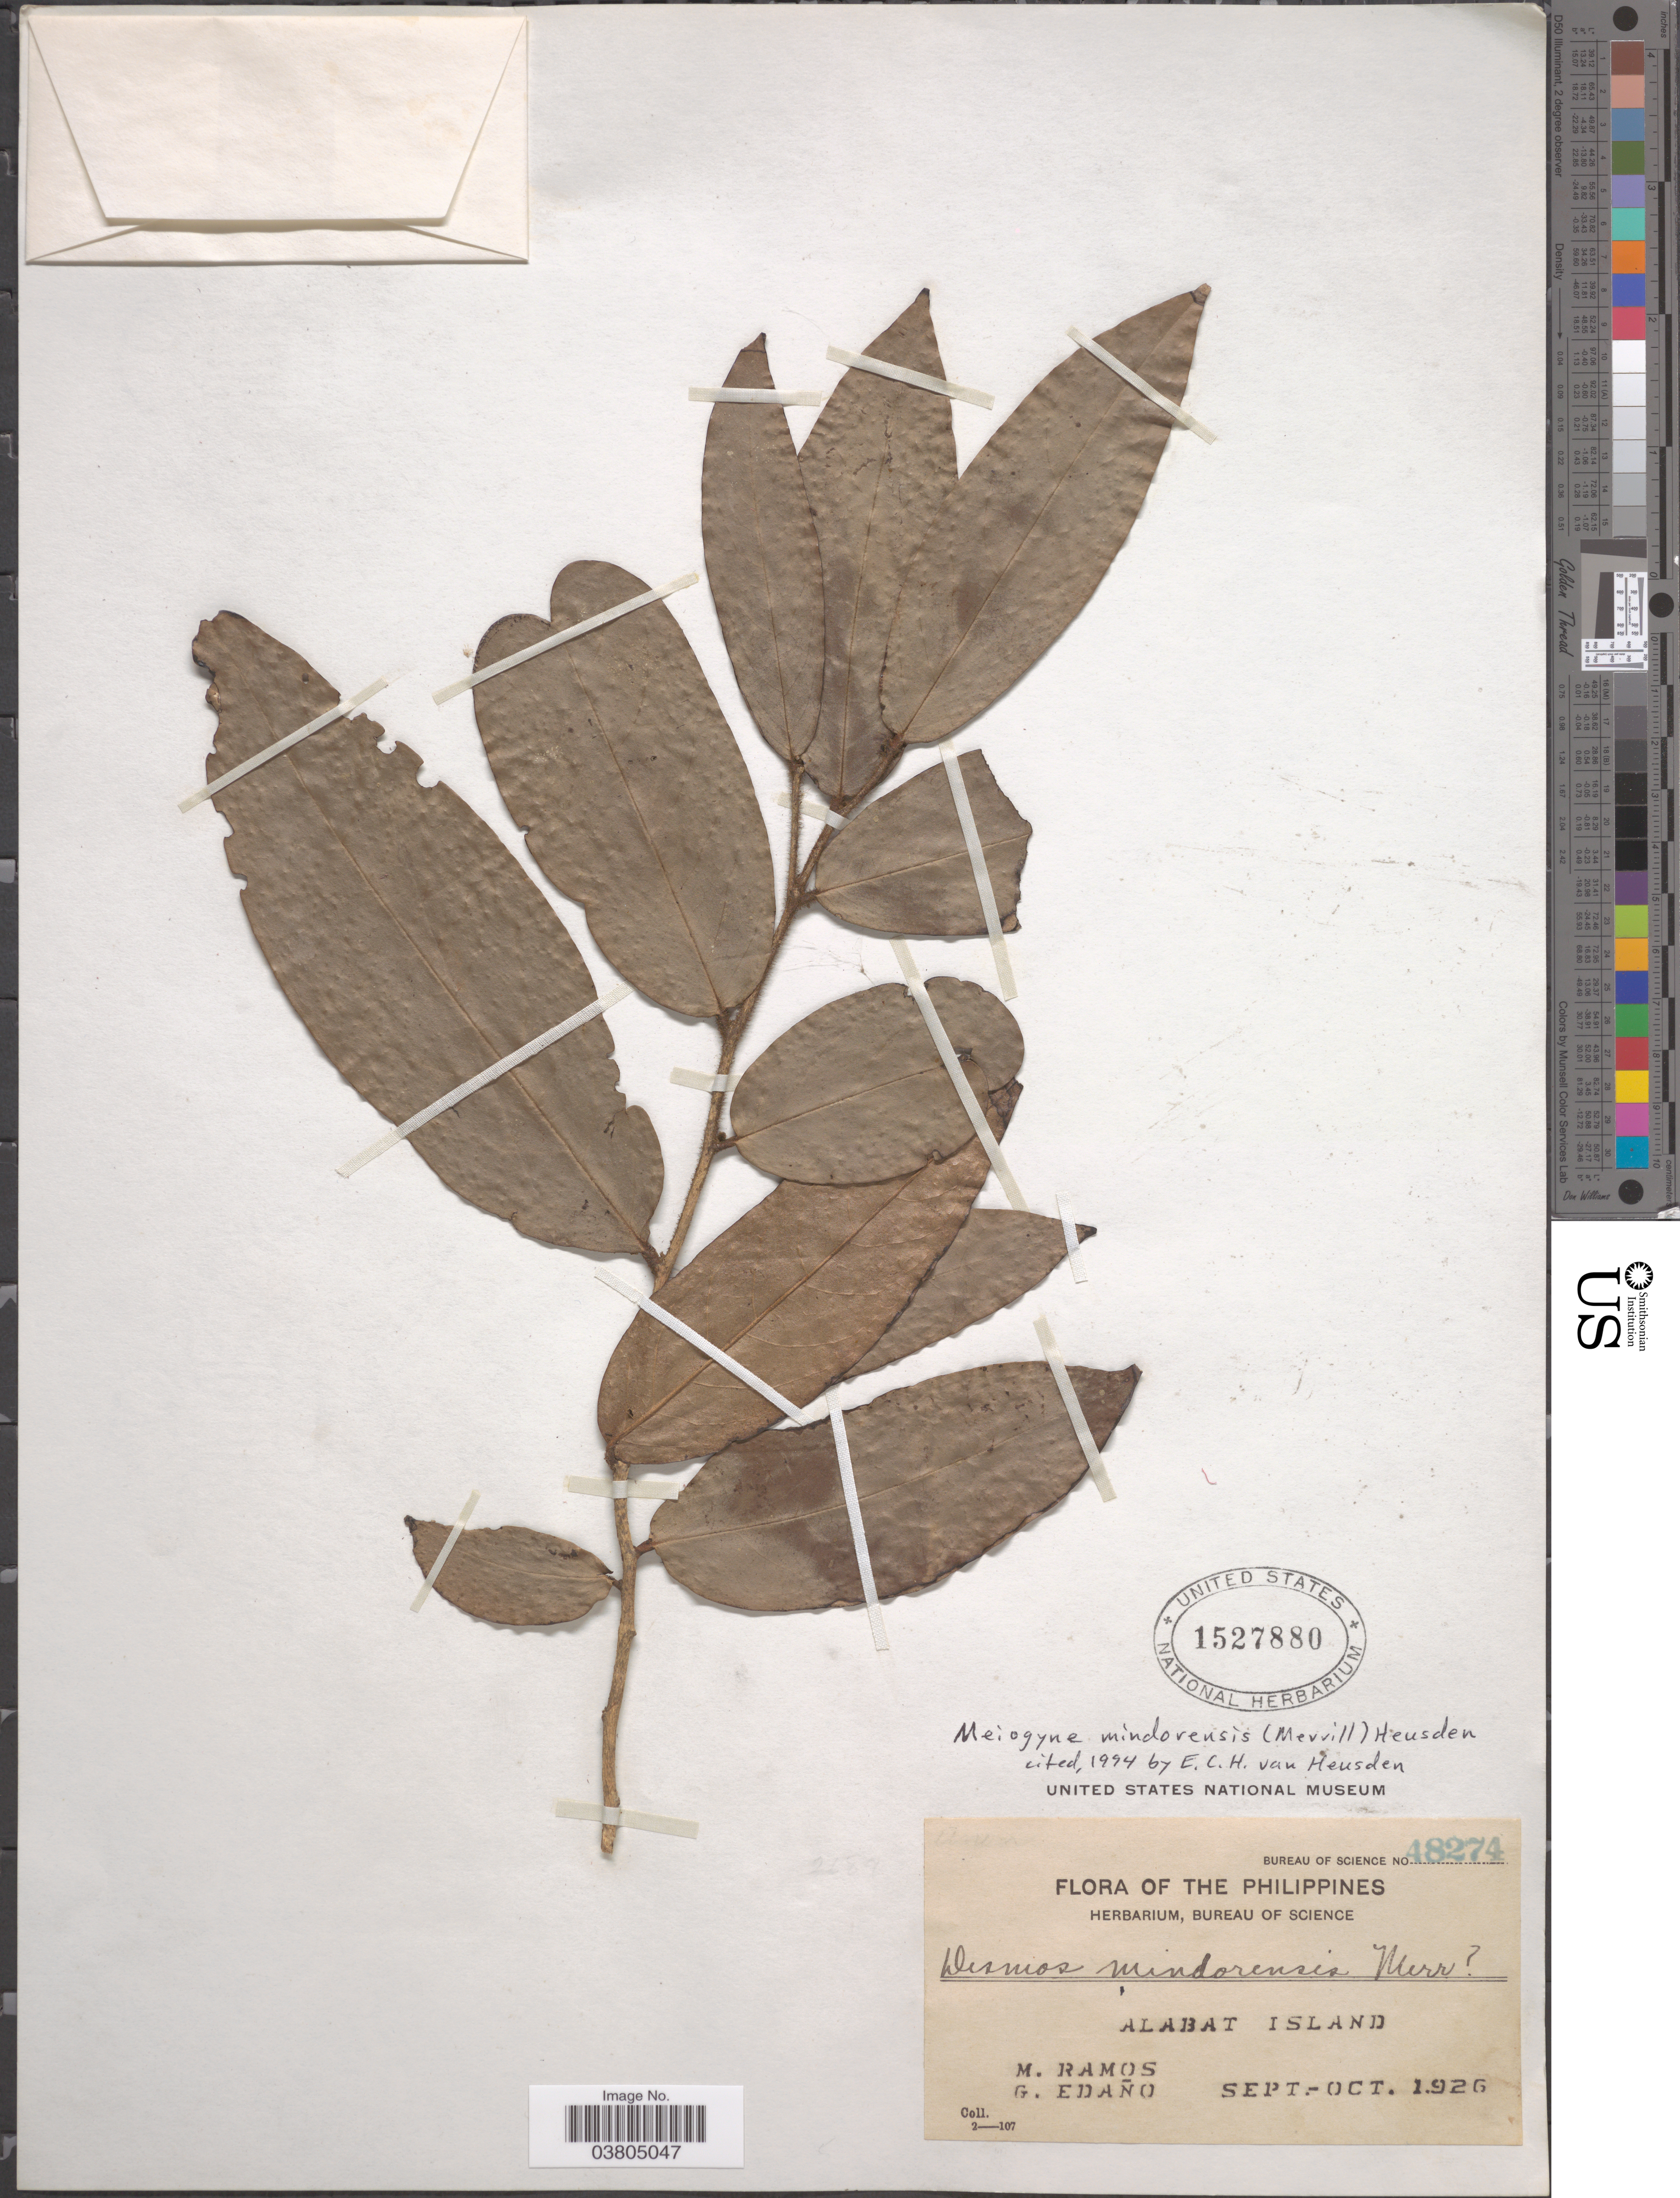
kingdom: Plantae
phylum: Tracheophyta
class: Magnoliopsida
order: Magnoliales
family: Annonaceae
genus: Meiogyne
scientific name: Meiogyne mindorensis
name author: (Merr.) Heusden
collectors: M. Ramos & G. Edaño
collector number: Bureau of Science 48274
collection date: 1926-09/1926-10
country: Philippines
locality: Alabat Island.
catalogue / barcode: US 1527880